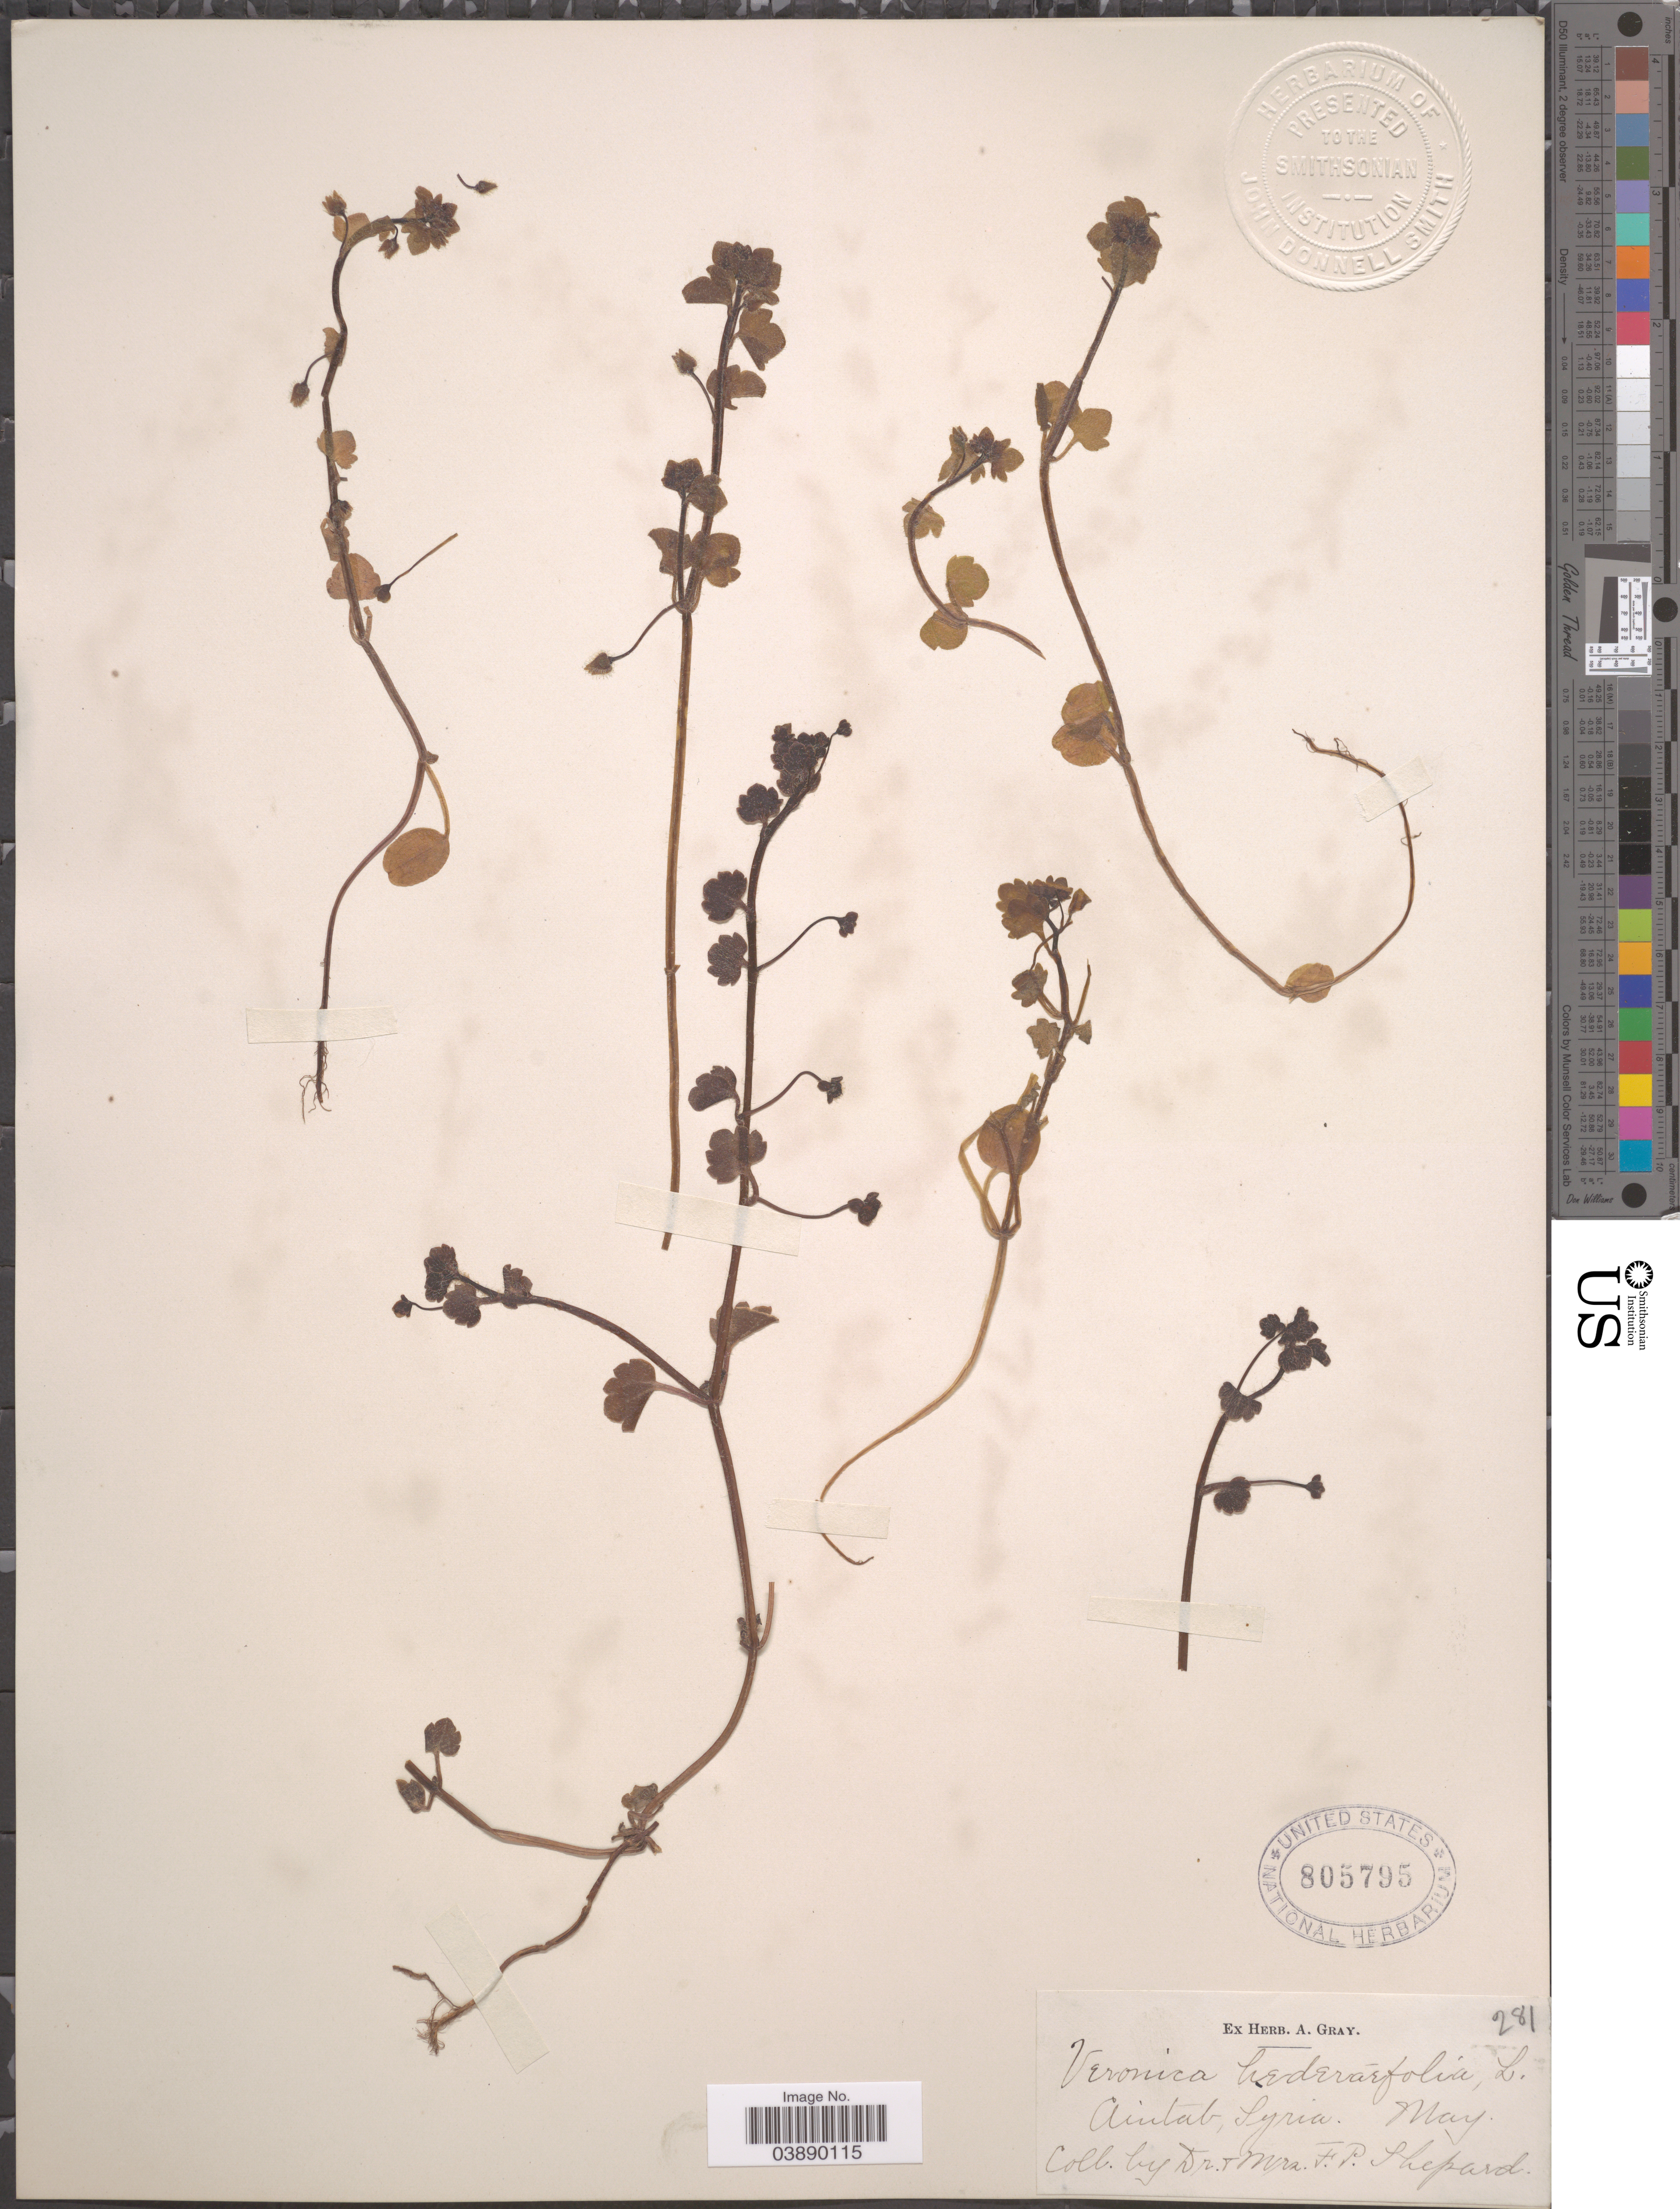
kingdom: Plantae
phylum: Tracheophyta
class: Magnoliopsida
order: Lamiales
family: Plantaginaceae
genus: Veronica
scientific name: Veronica hederifolia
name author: L.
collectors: Shepard & F. Shepard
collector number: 281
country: Syria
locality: Aintab.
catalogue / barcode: US 805795